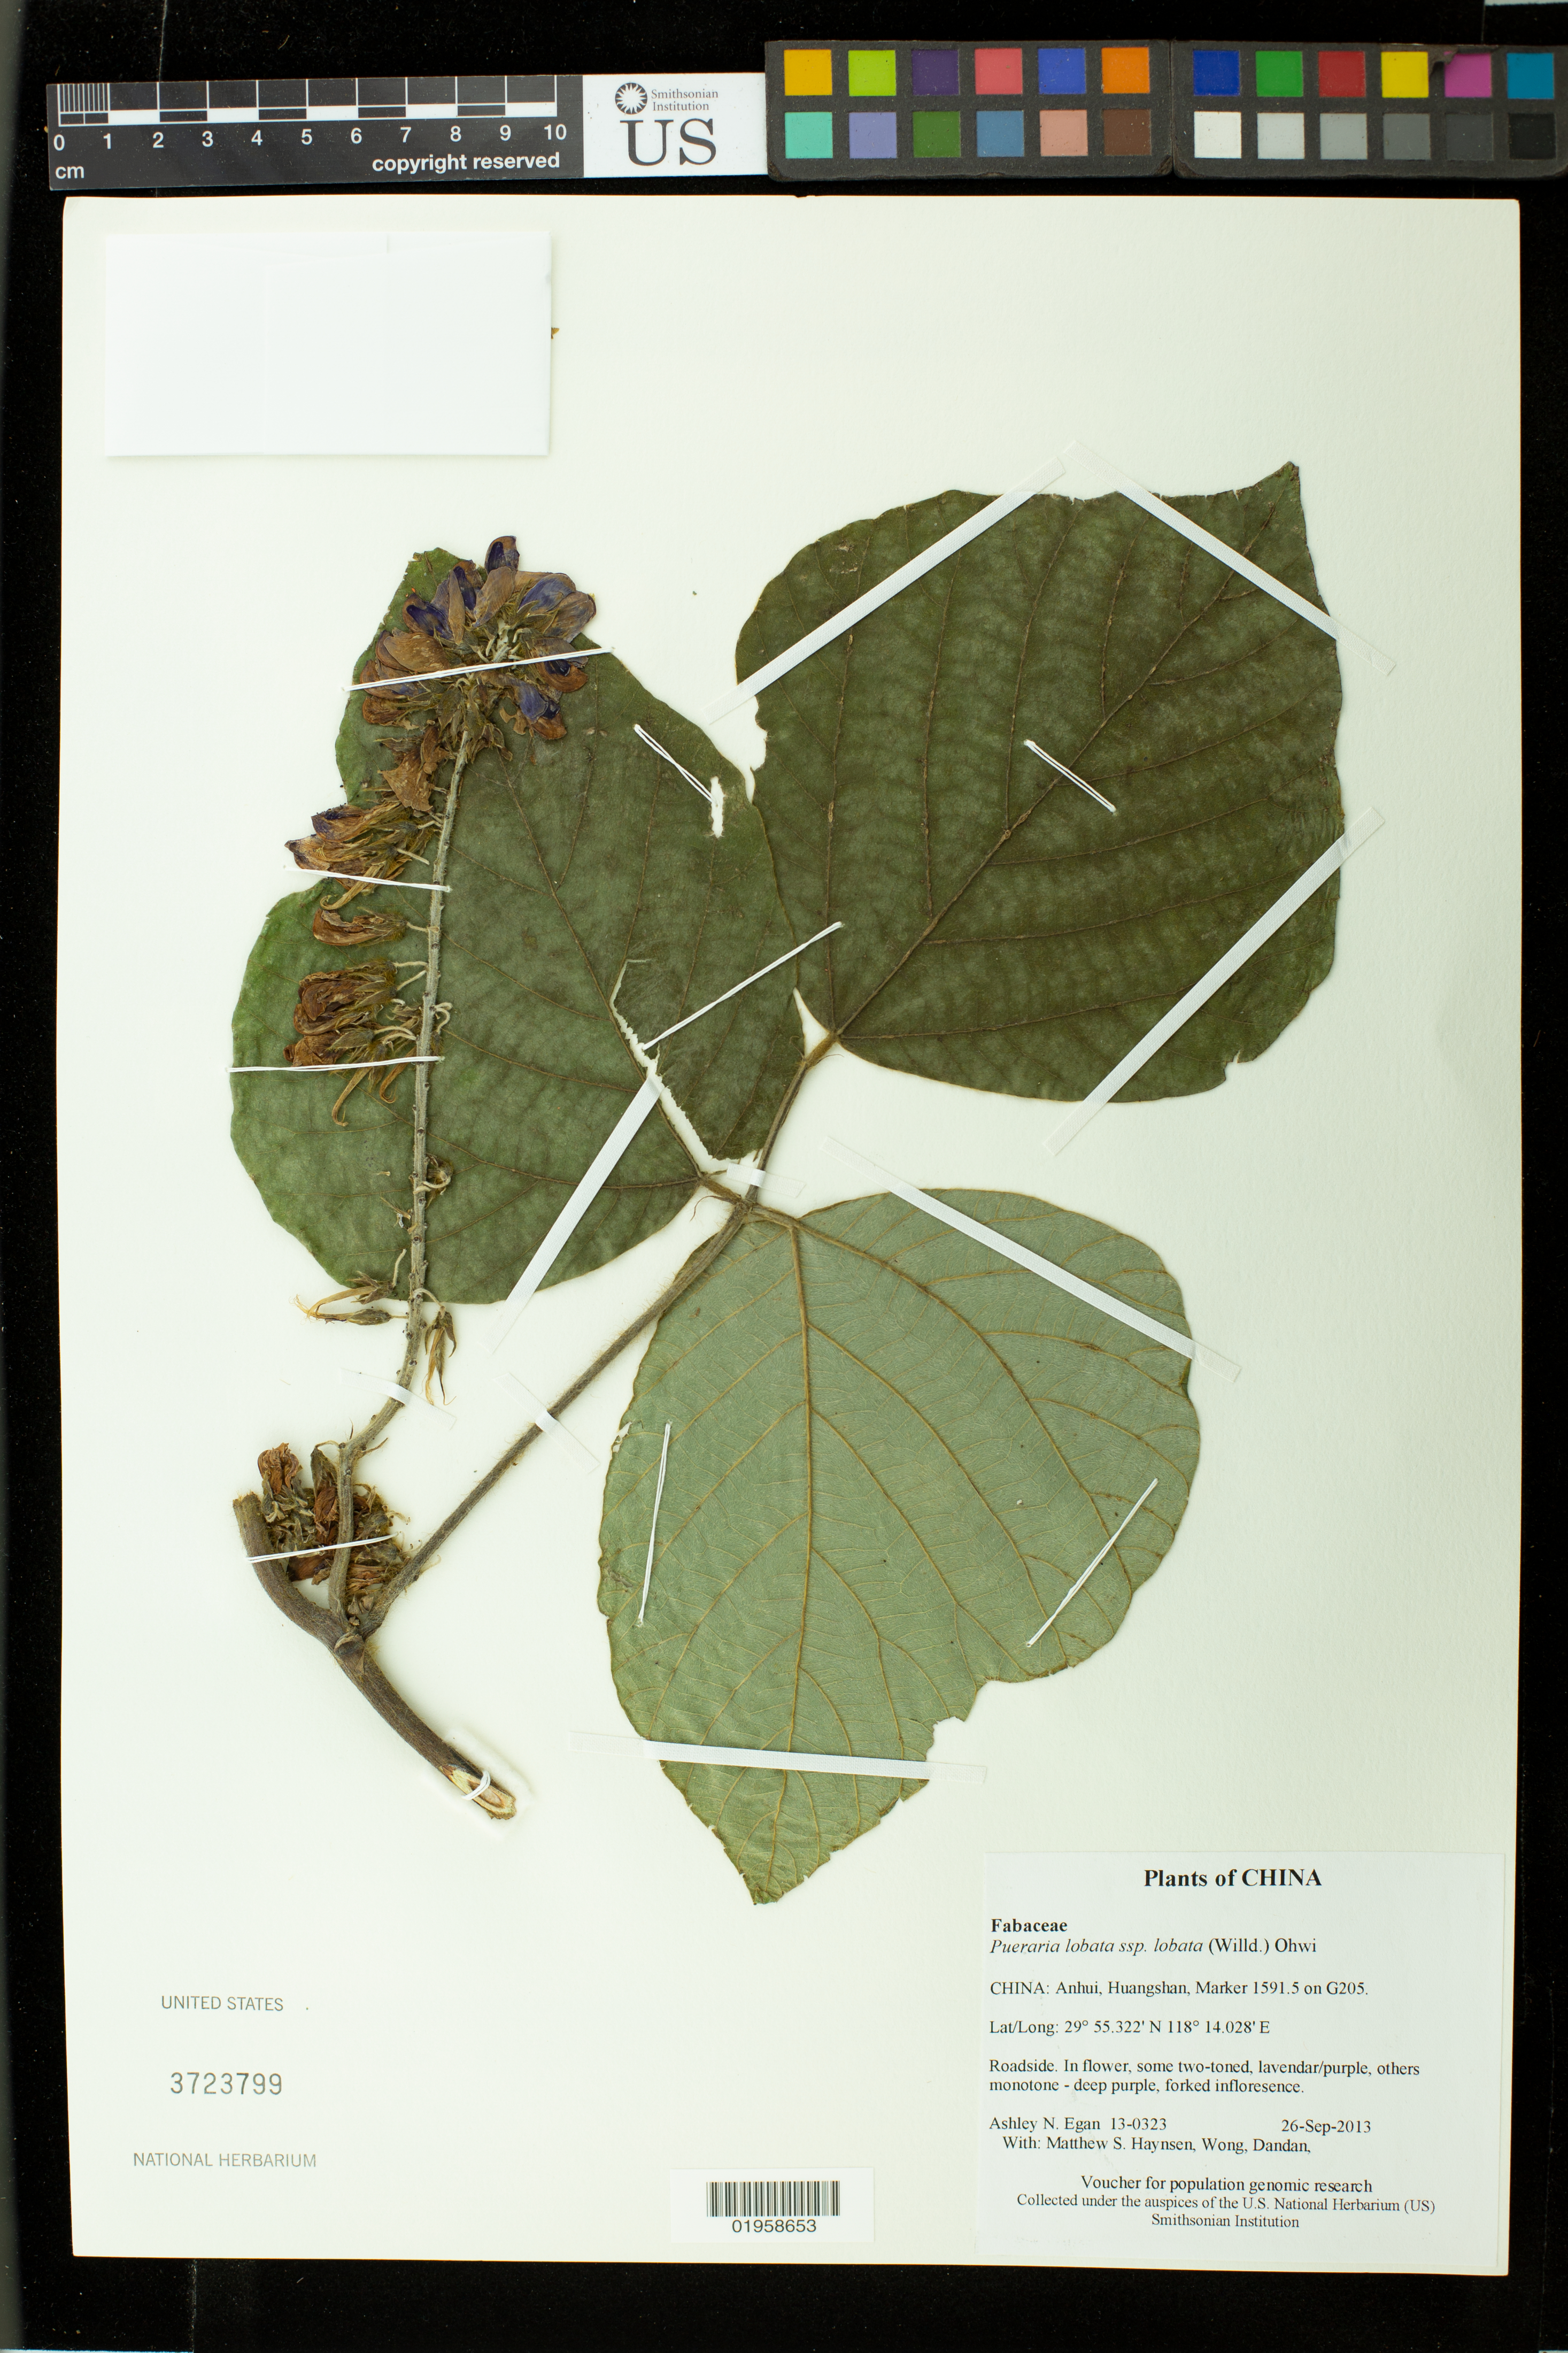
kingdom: Plantae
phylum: Tracheophyta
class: Magnoliopsida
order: Fabales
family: Fabaceae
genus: Pueraria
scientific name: Pueraria lobata subsp. lobata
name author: (Willd.) Ohwi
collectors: A. N. Egan, M. Hansen & D. Wong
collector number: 13-0323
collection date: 2013-09-26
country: China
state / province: Anhui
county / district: Huangshan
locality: Marker 1591.5 on G205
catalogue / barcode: US 3723799